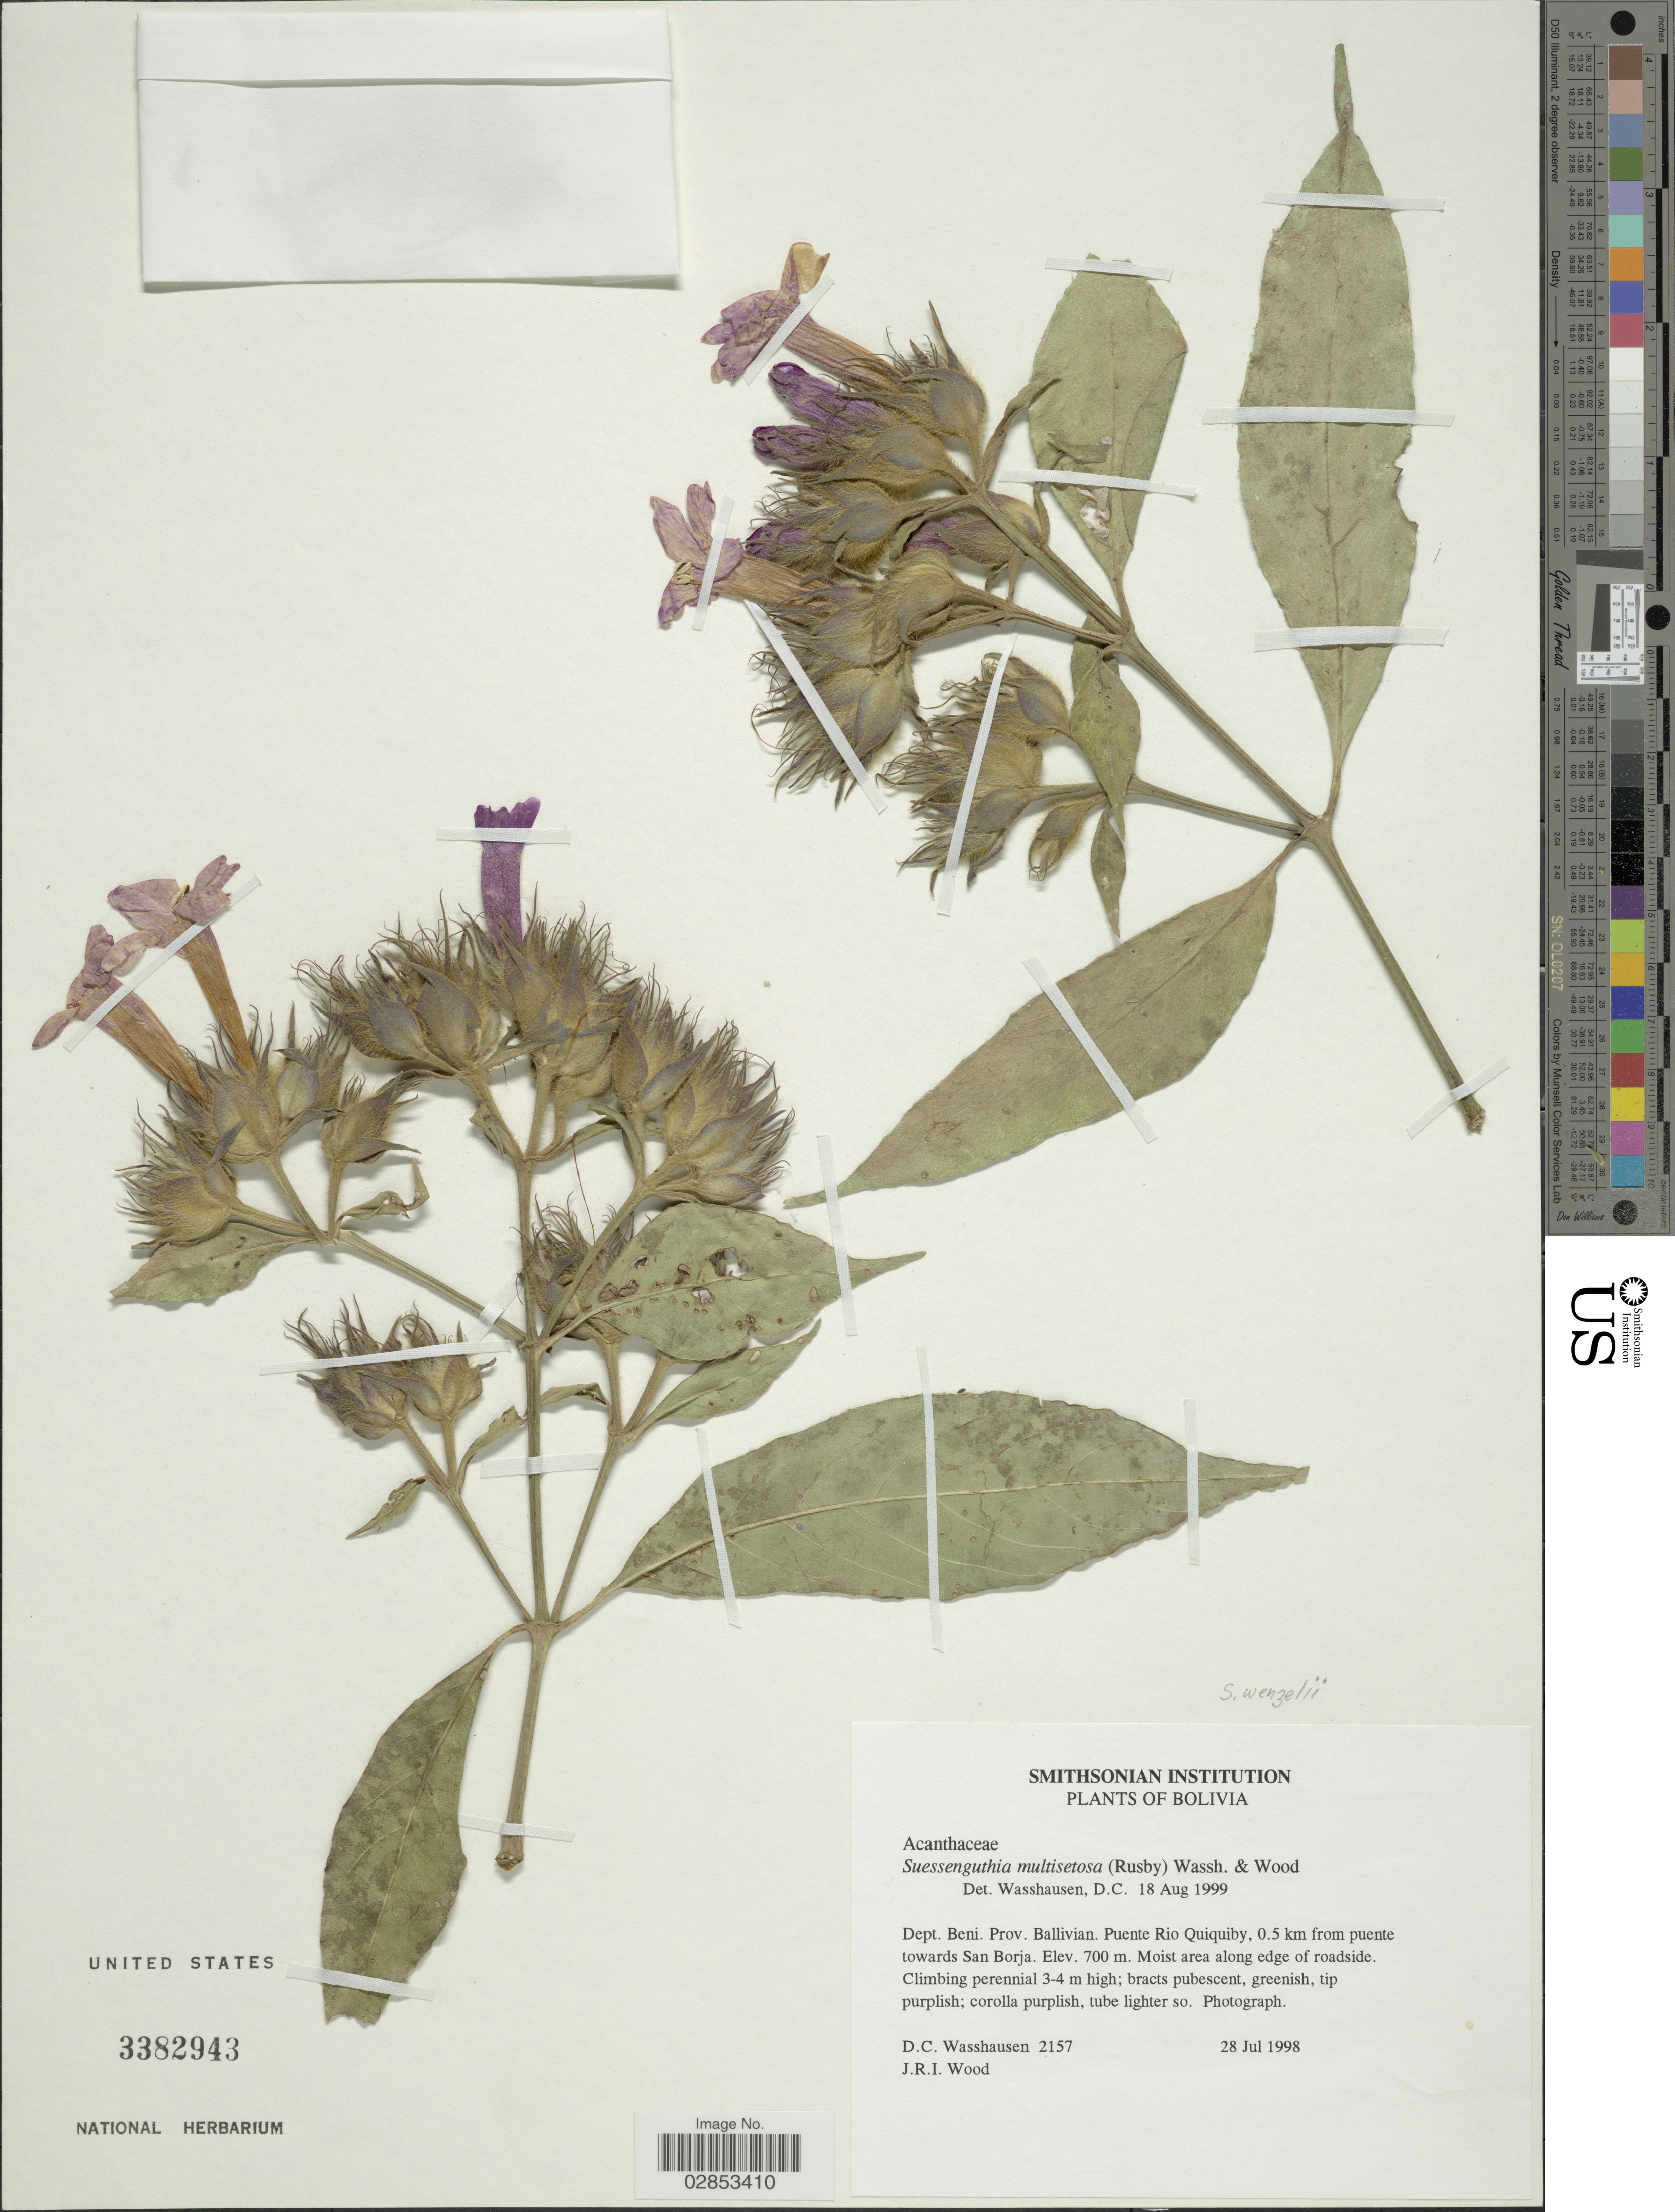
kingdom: Plantae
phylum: Tracheophyta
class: Magnoliopsida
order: Lamiales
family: Acanthaceae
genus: Suessenguthia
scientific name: Suessenguthia wenzelii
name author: Schmidt-Leb.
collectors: D. C. Wasshausen & J. R. I. Wood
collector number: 2157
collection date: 1998-07-28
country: Bolivia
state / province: Beni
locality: Dept. Beni. Ballivian. Puente Rio Quiquiby, 0.5 km from puente towards San Borja.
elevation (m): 700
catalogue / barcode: US 3382943